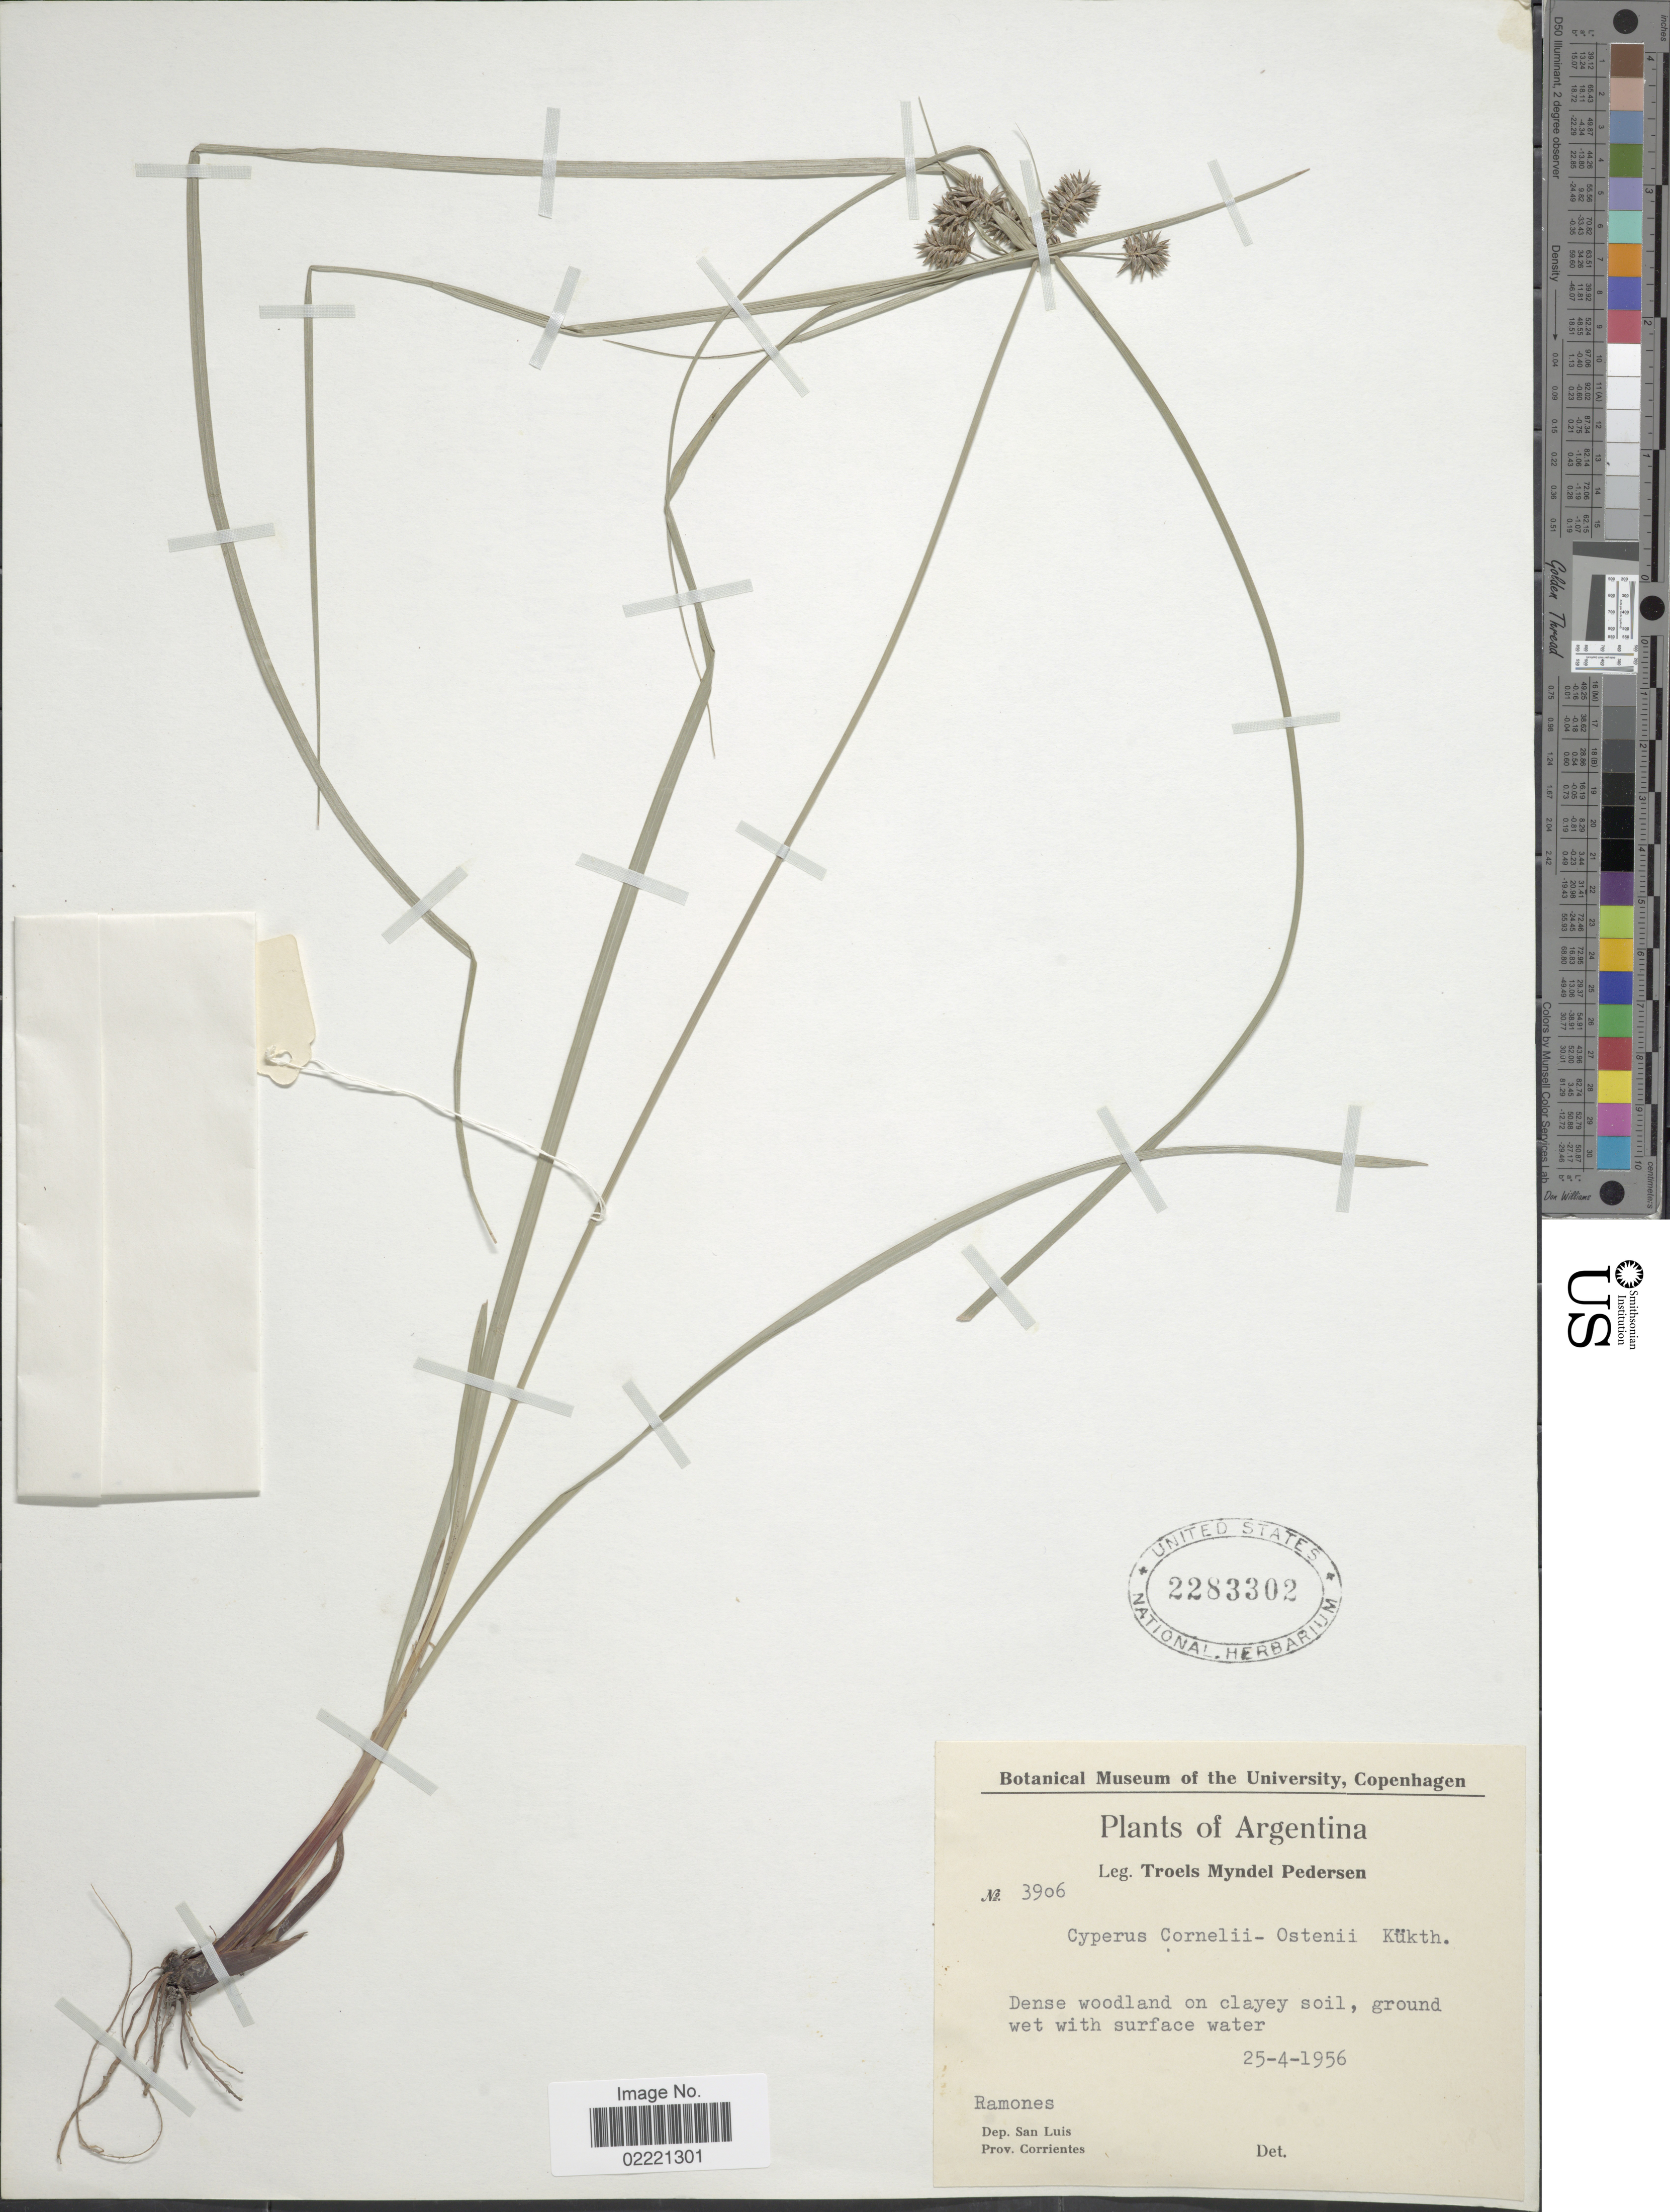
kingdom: Plantae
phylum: Tracheophyta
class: Liliopsida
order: Poales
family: Cyperaceae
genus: Cyperus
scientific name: Cyperus cornelii-ostenii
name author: Kük.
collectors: T. Pederson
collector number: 3906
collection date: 1956-04-25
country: Argentina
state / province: Corrientes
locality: Ramones, Dep. San Luis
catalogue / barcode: US 2283302